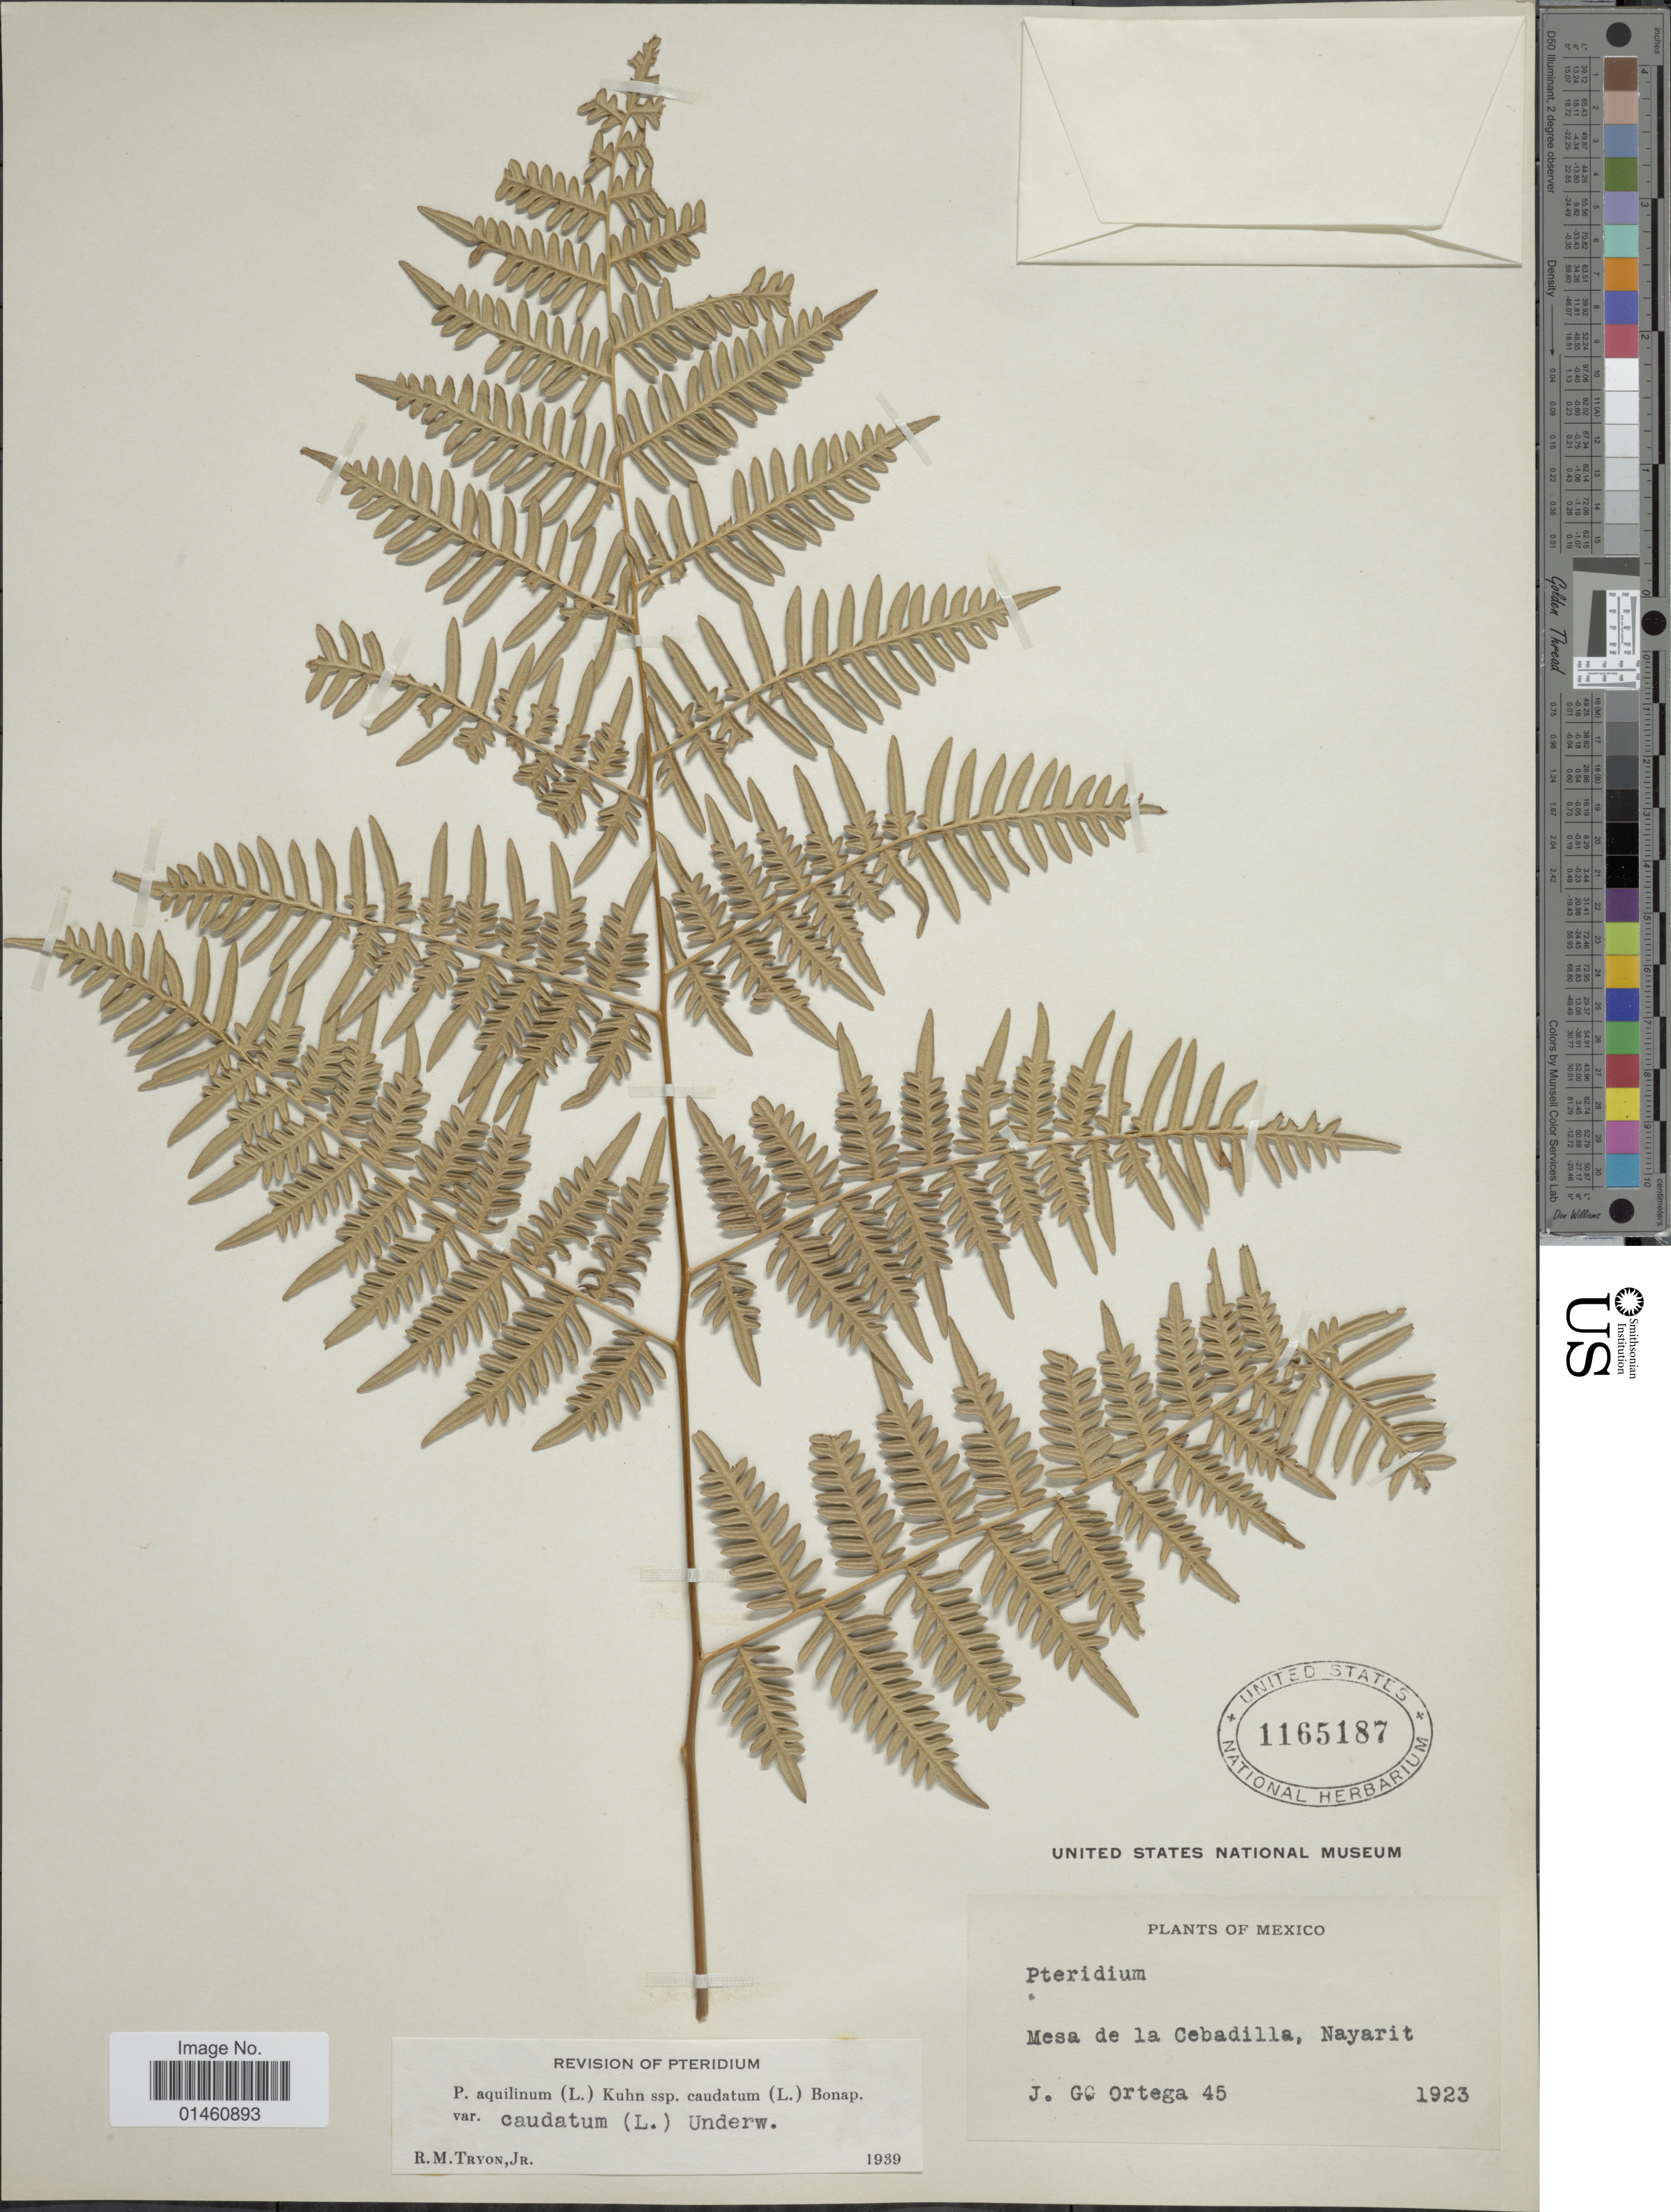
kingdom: Plantae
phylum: Tracheophyta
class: Polypodiopsida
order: Polypodiales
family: Dennstaedtiaceae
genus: Pteridium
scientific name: Pteridium caudatum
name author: (L.) Maxon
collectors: J. Ortega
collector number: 45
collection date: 1923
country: Mexico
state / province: Nayarit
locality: Mesa de la Cebadilla.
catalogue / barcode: US 1165187